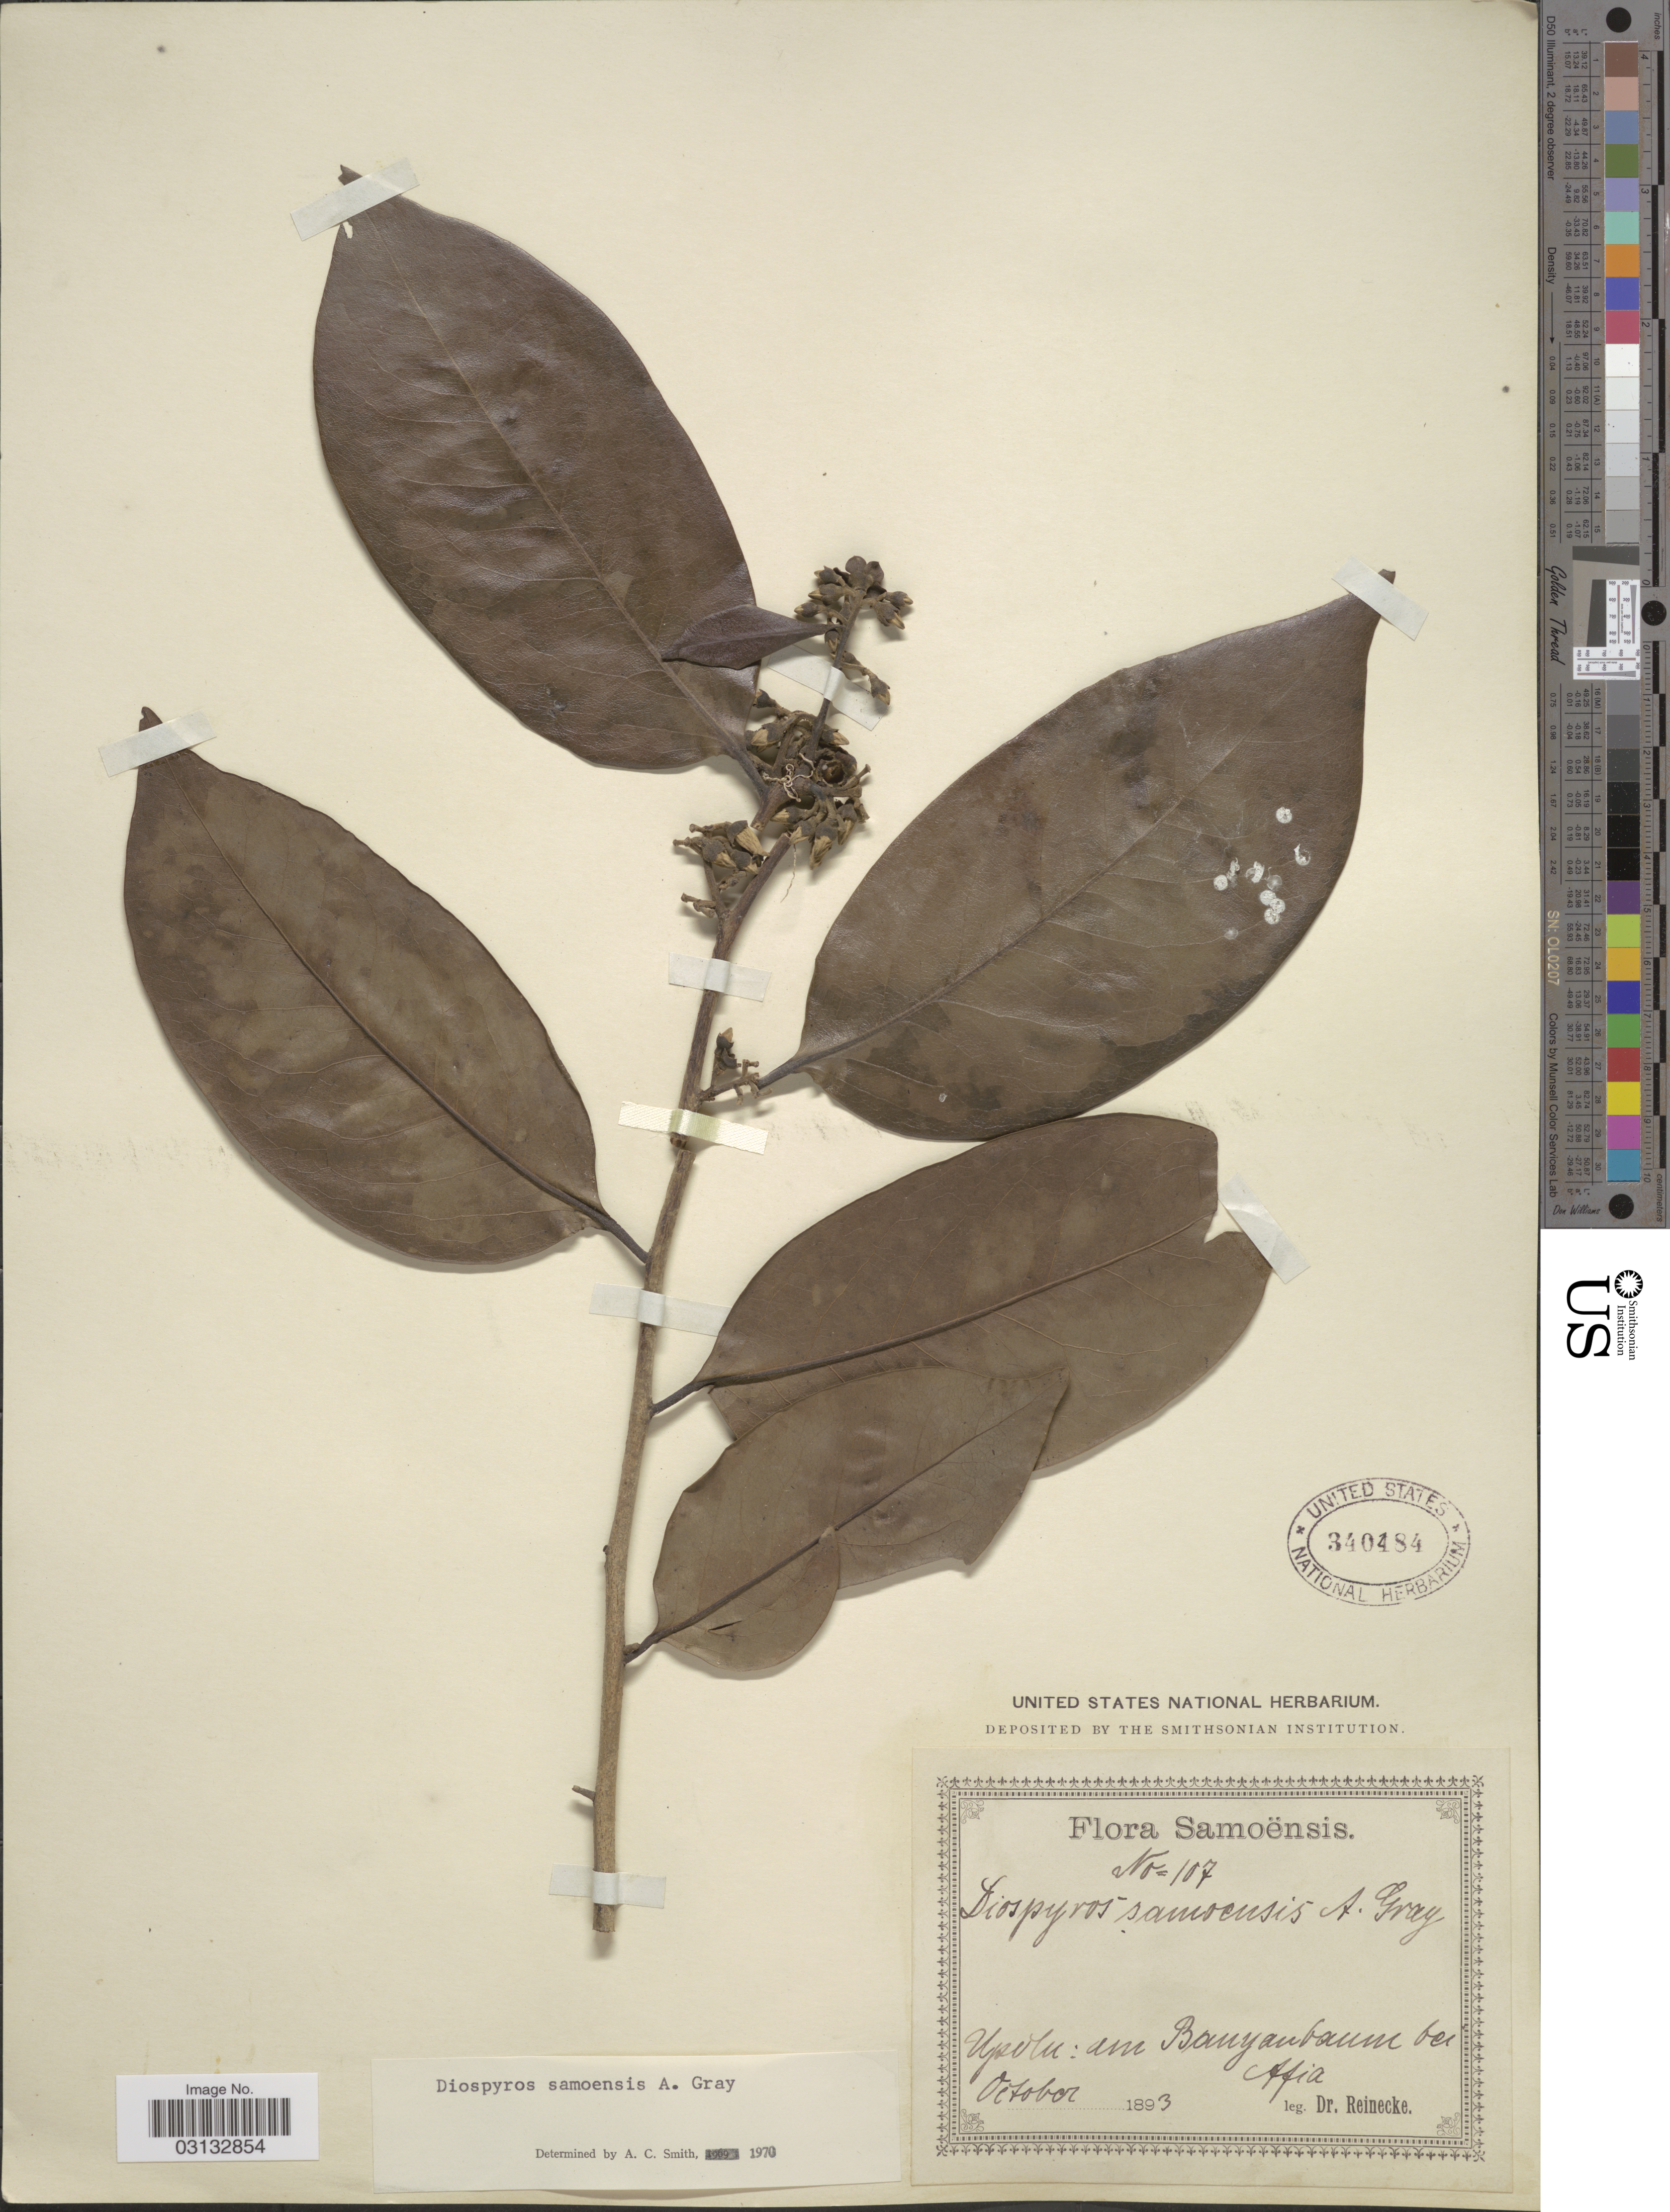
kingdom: Plantae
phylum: Tracheophyta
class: Magnoliopsida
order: Ericales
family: Ebenaceae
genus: Diospyros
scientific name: Diospyros samoensis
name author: A. Gray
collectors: -- Reinecke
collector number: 107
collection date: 1893-10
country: Samoa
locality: Samoënsis. Upolu: am Bayanbaum bei Afia.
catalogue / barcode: US 340484